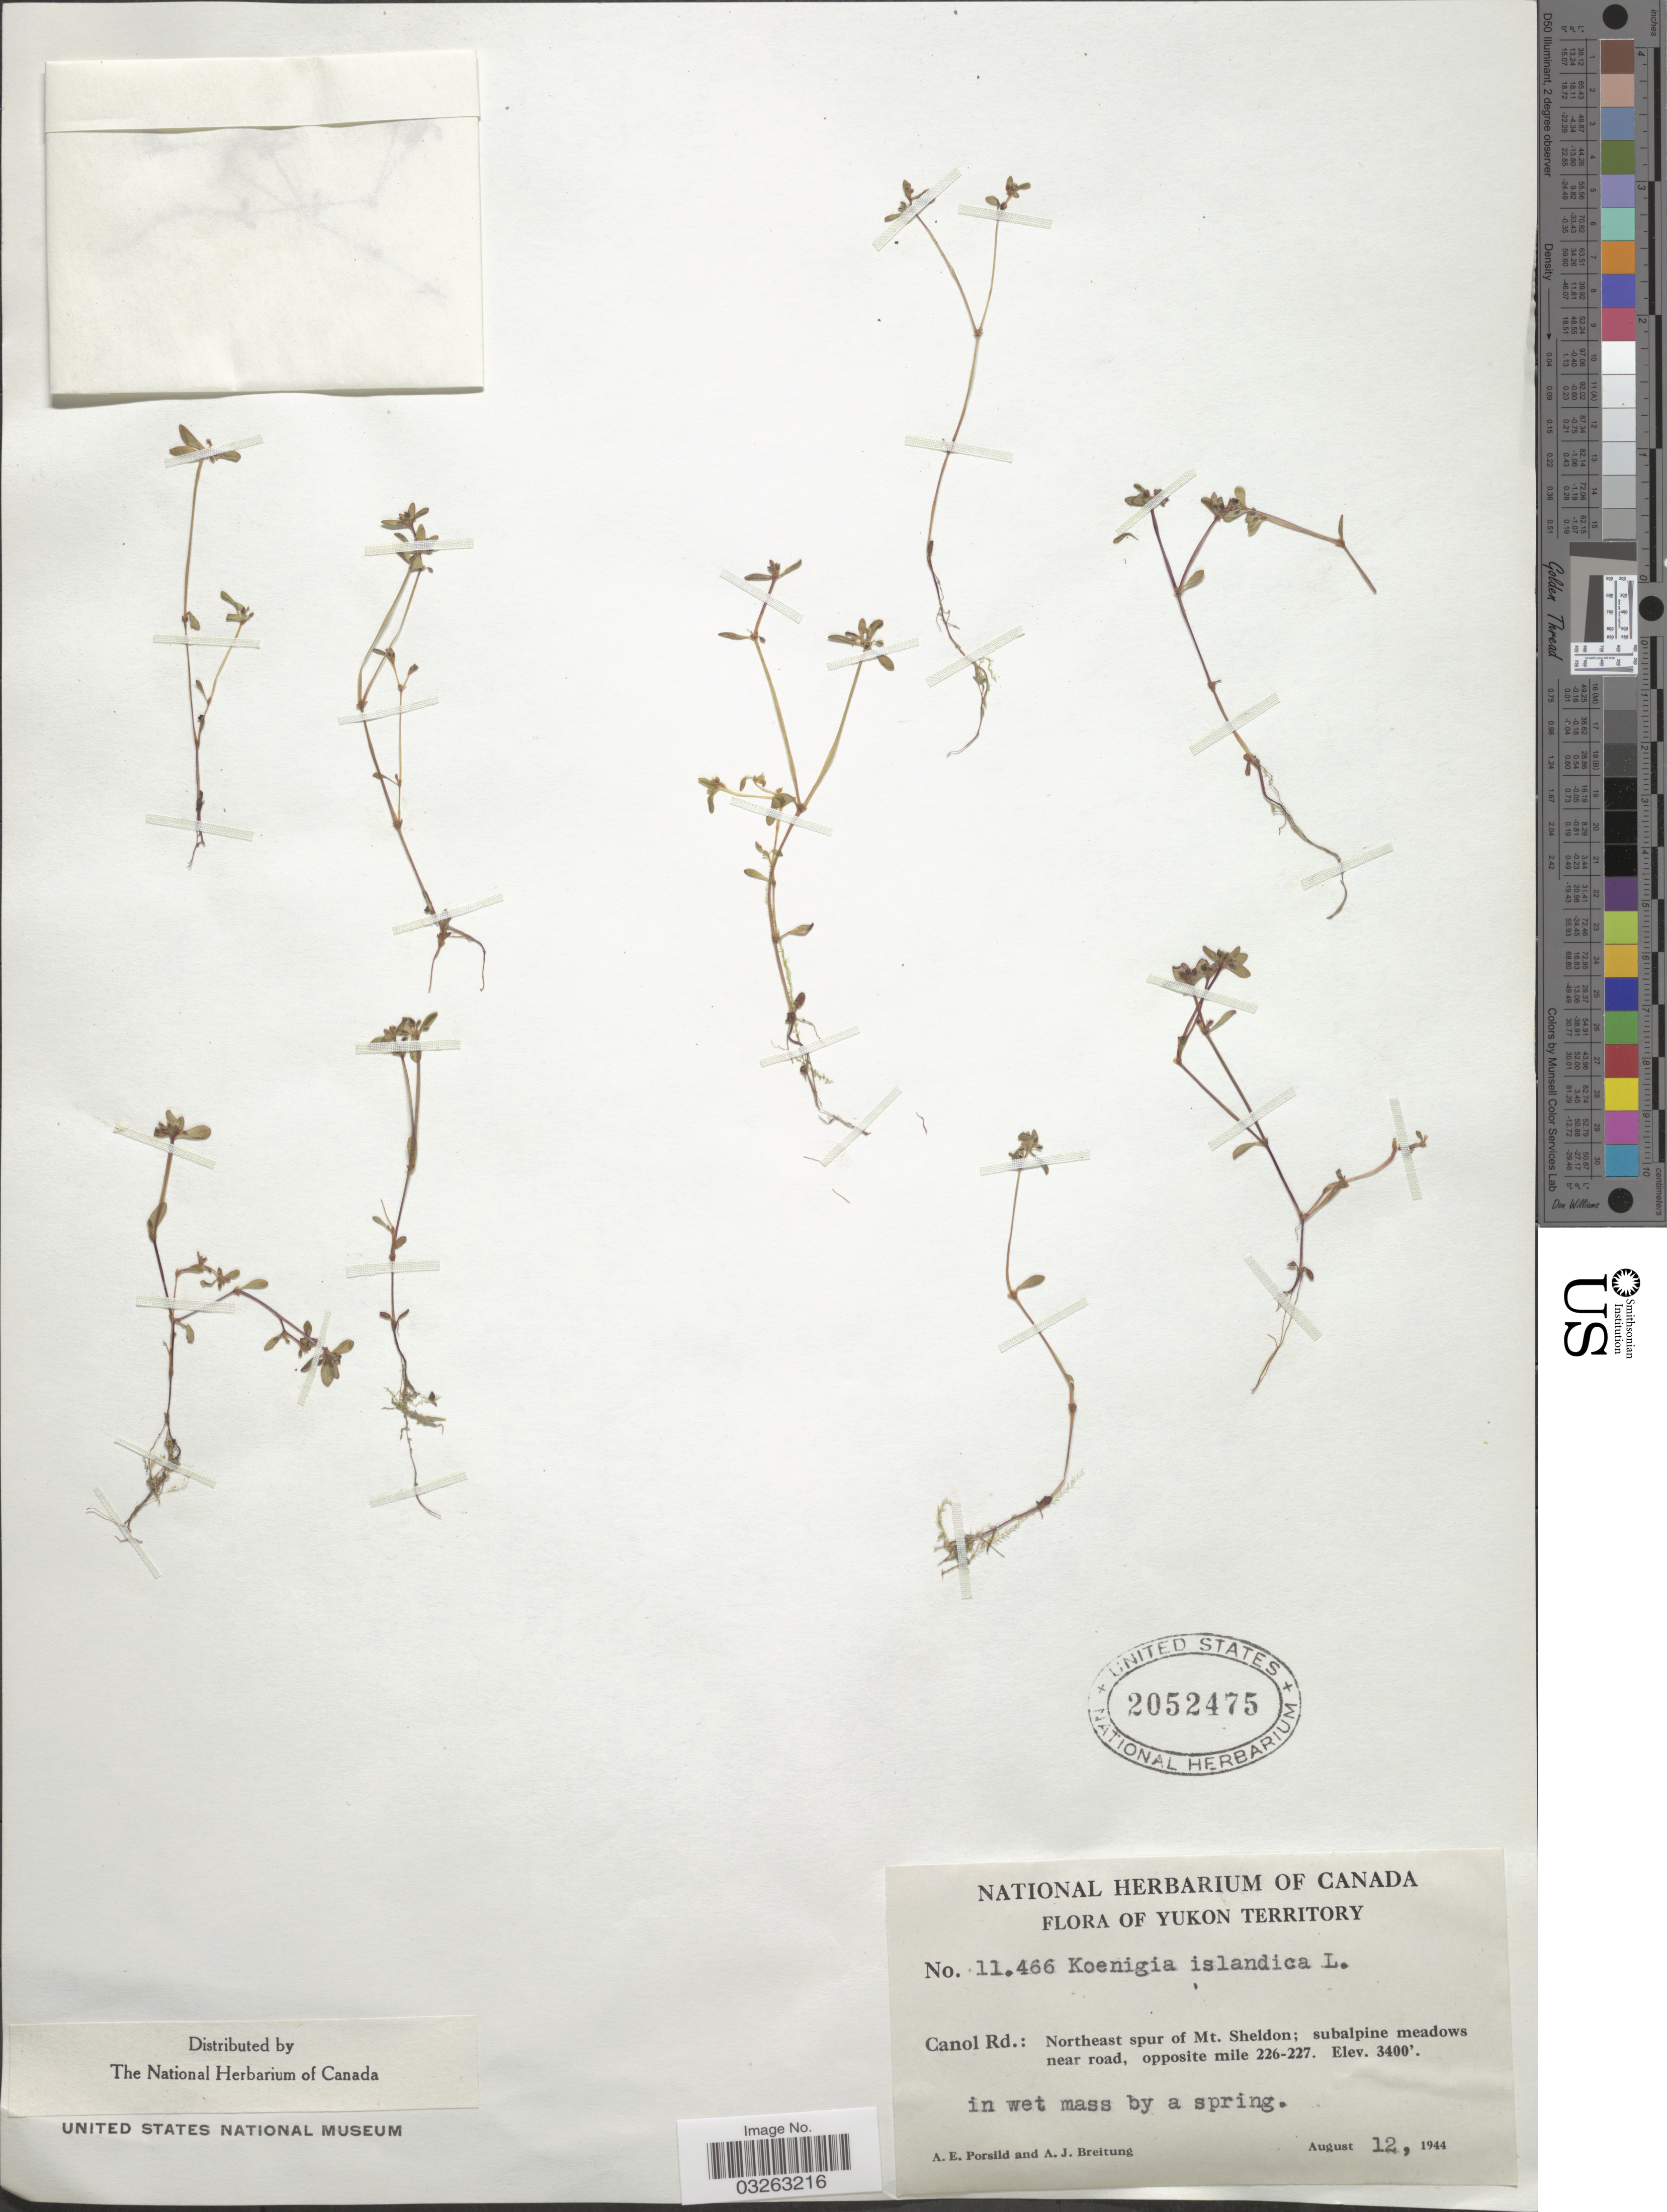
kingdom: Plantae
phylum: Tracheophyta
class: Magnoliopsida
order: Caryophyllales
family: Polygonaceae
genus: Koenigia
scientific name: Koenigia islandica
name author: L.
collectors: A. E. Porsild & A. Breitung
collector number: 11466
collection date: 1944-08-12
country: Canada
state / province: Yukon Territory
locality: Canol Rd.: Northeast spur of Mt. Sheldon; subalpine meadows near road, opposite mile 226-227.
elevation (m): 1036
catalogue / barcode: US 2052475